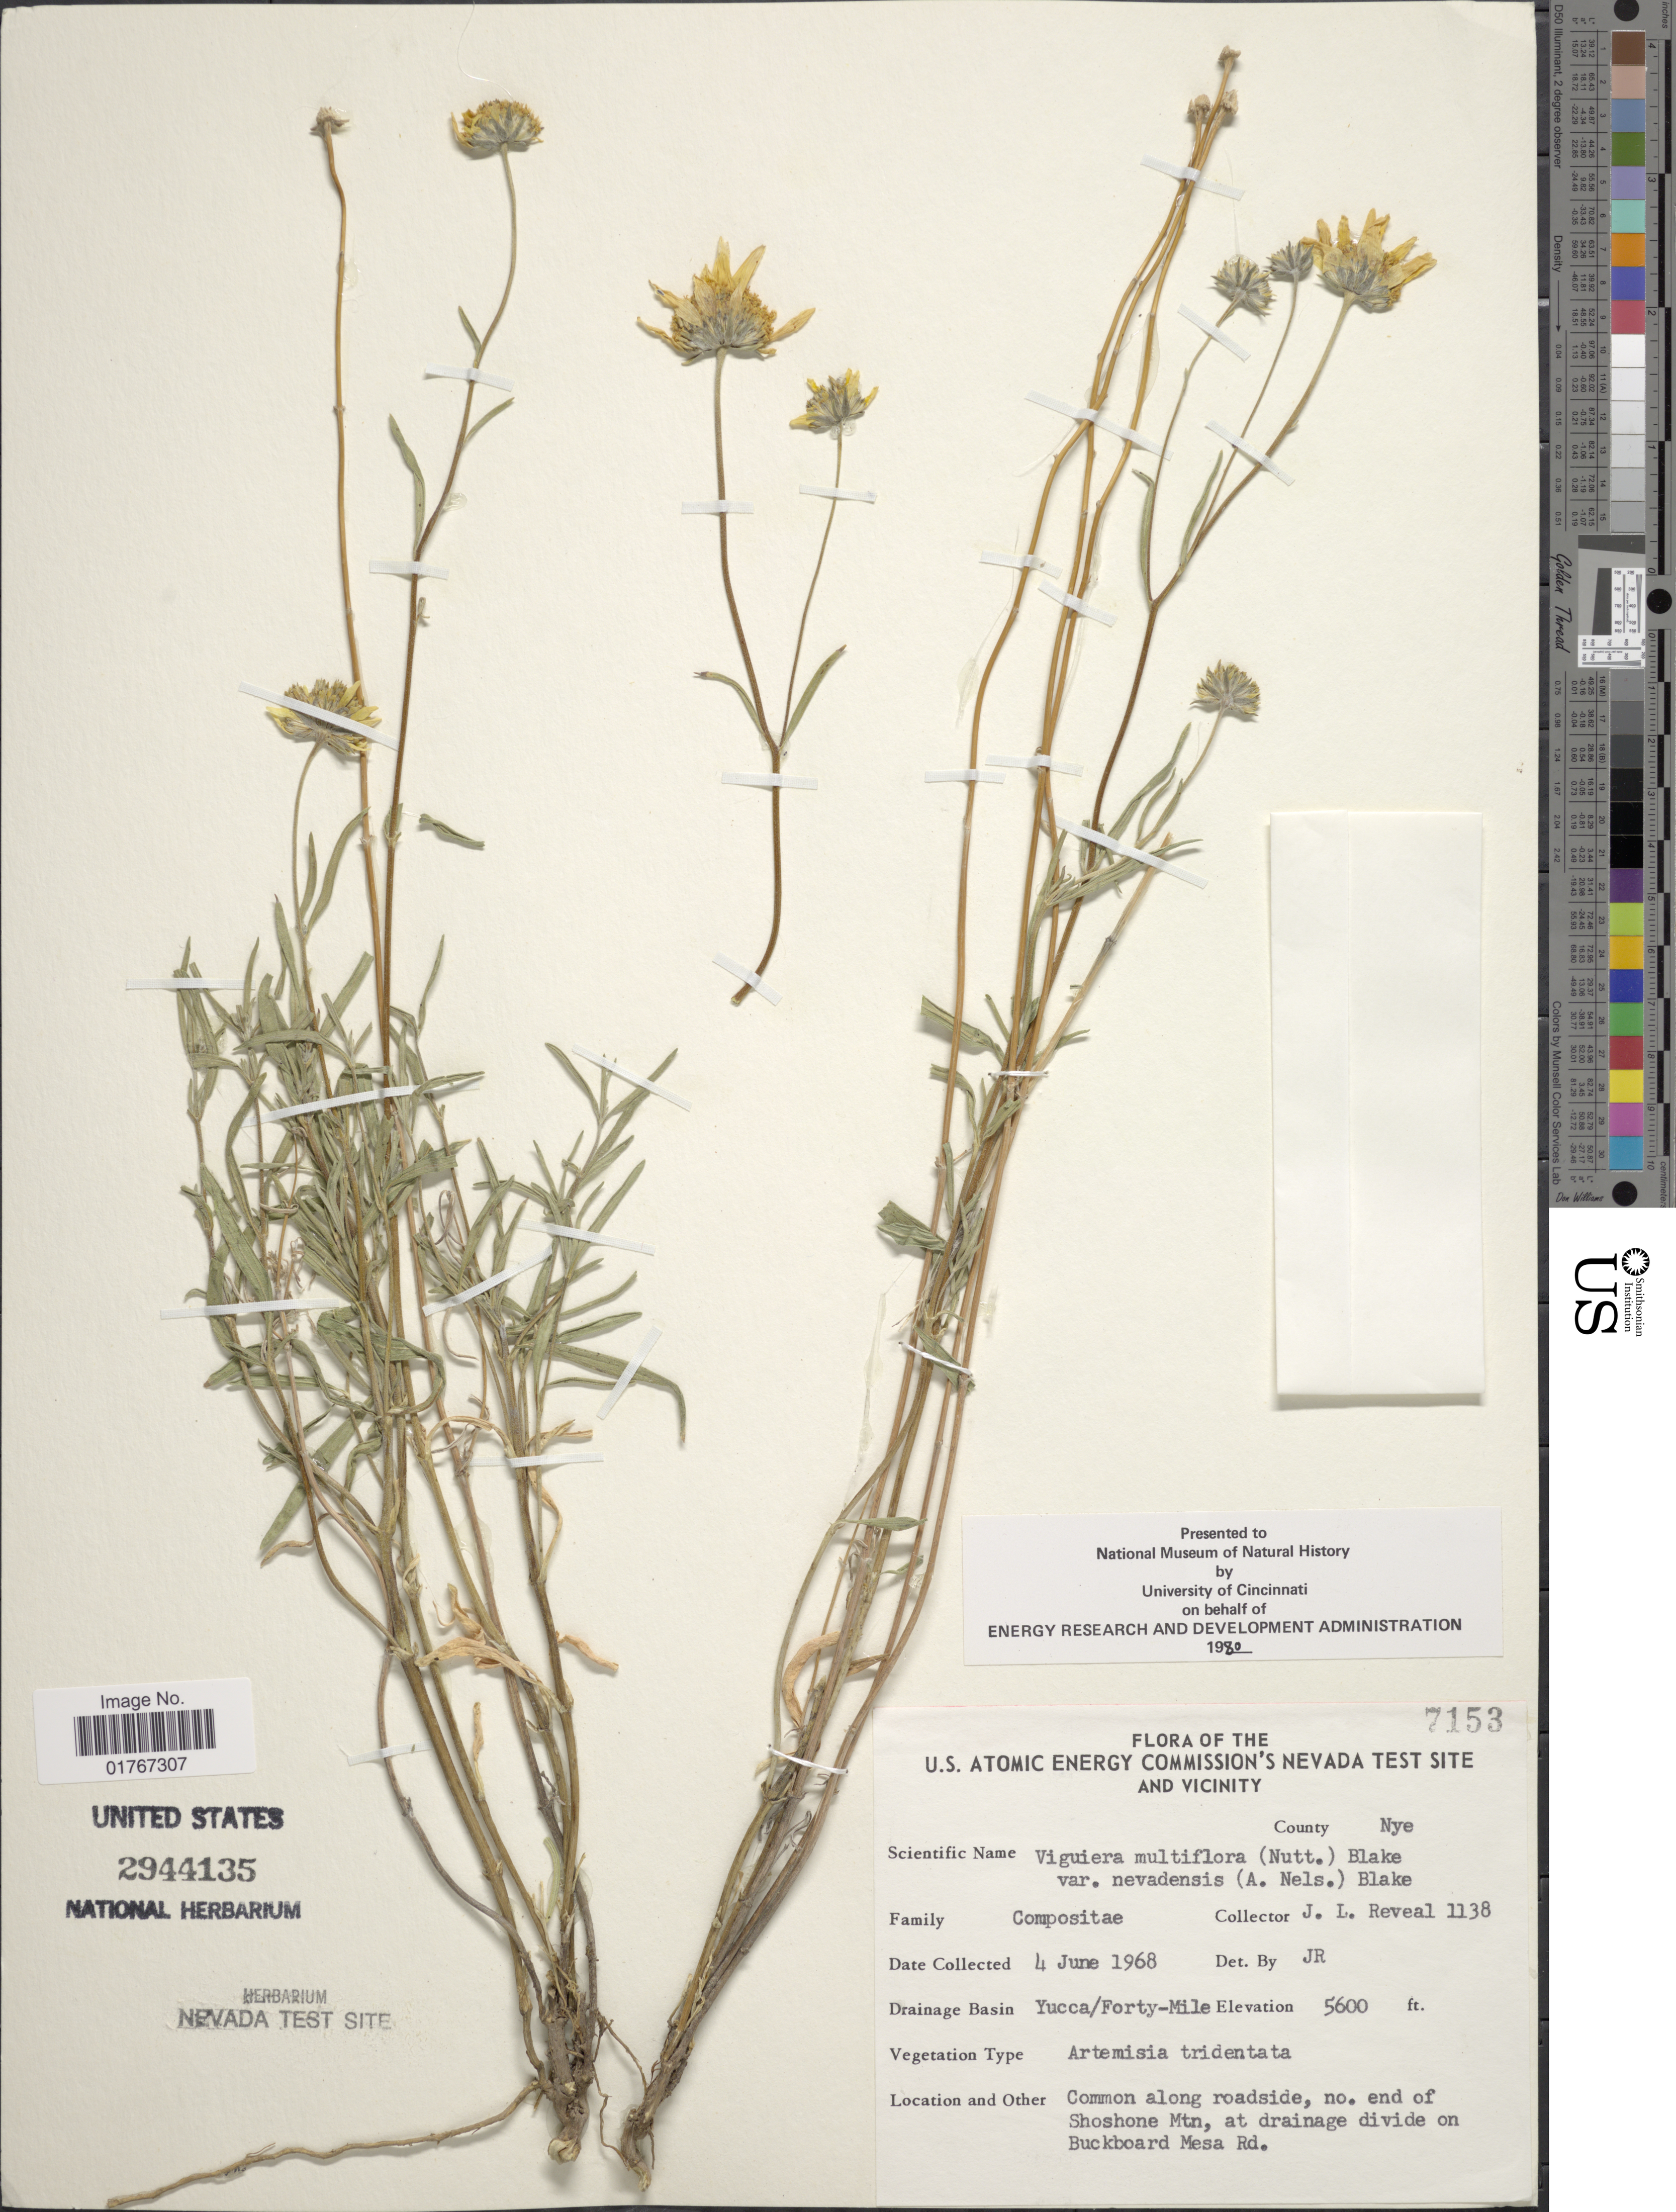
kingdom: Plantae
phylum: Tracheophyta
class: Magnoliopsida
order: Asterales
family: Asteraceae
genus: Heliomeris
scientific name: Heliomeris multiflora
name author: Nutt.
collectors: J. L. Reveal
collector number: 1138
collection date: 1968-06-04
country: United States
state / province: Nevada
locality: U.S. Atomic Energy Commission's Nevada Test Site and vicinity, County Nye, Drainage Basin Yucca/Forty-Mile, Common along roadside, no. end of Shoshone Mtn, at drainage divide on Buckboard Mesa Rd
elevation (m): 1707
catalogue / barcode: US 2944135